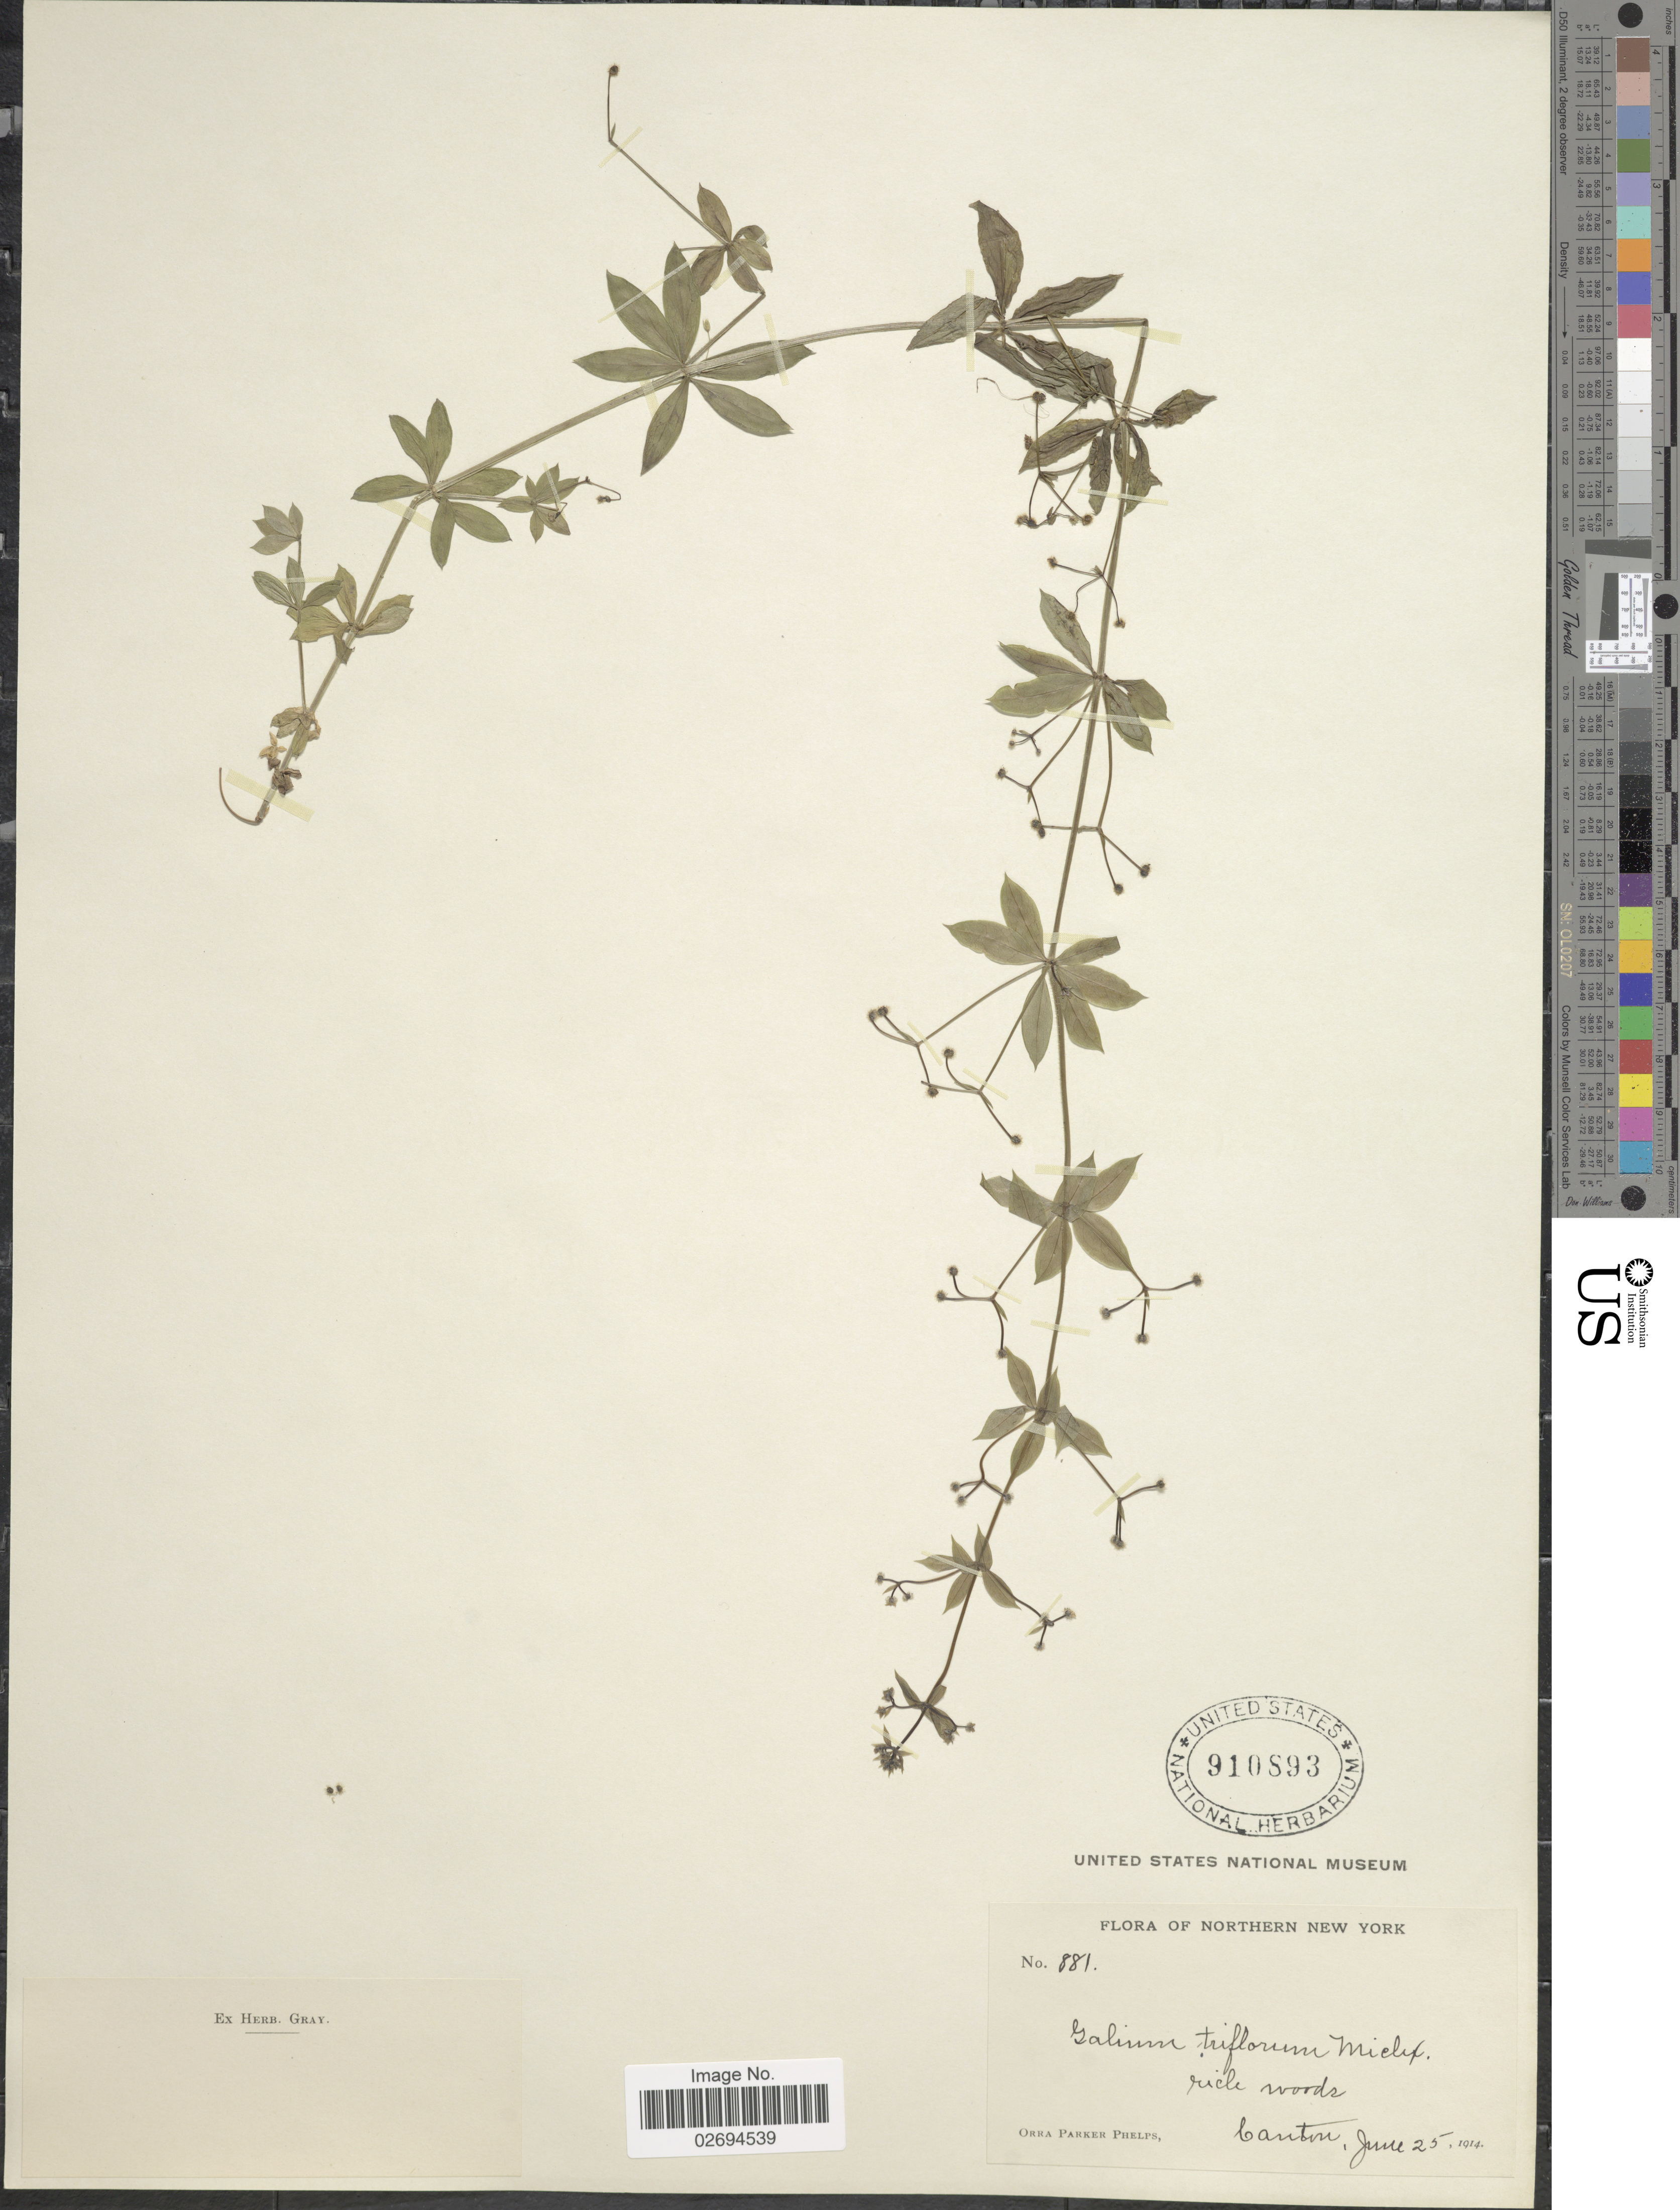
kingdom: Plantae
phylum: Tracheophyta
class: Magnoliopsida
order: Gentianales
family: Rubiaceae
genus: Galium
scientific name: Galium triflorum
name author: Michx.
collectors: O. P. Phelps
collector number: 881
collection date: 1914-06-25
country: United States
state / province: New York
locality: Northern New York. Canton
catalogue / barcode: US 910893